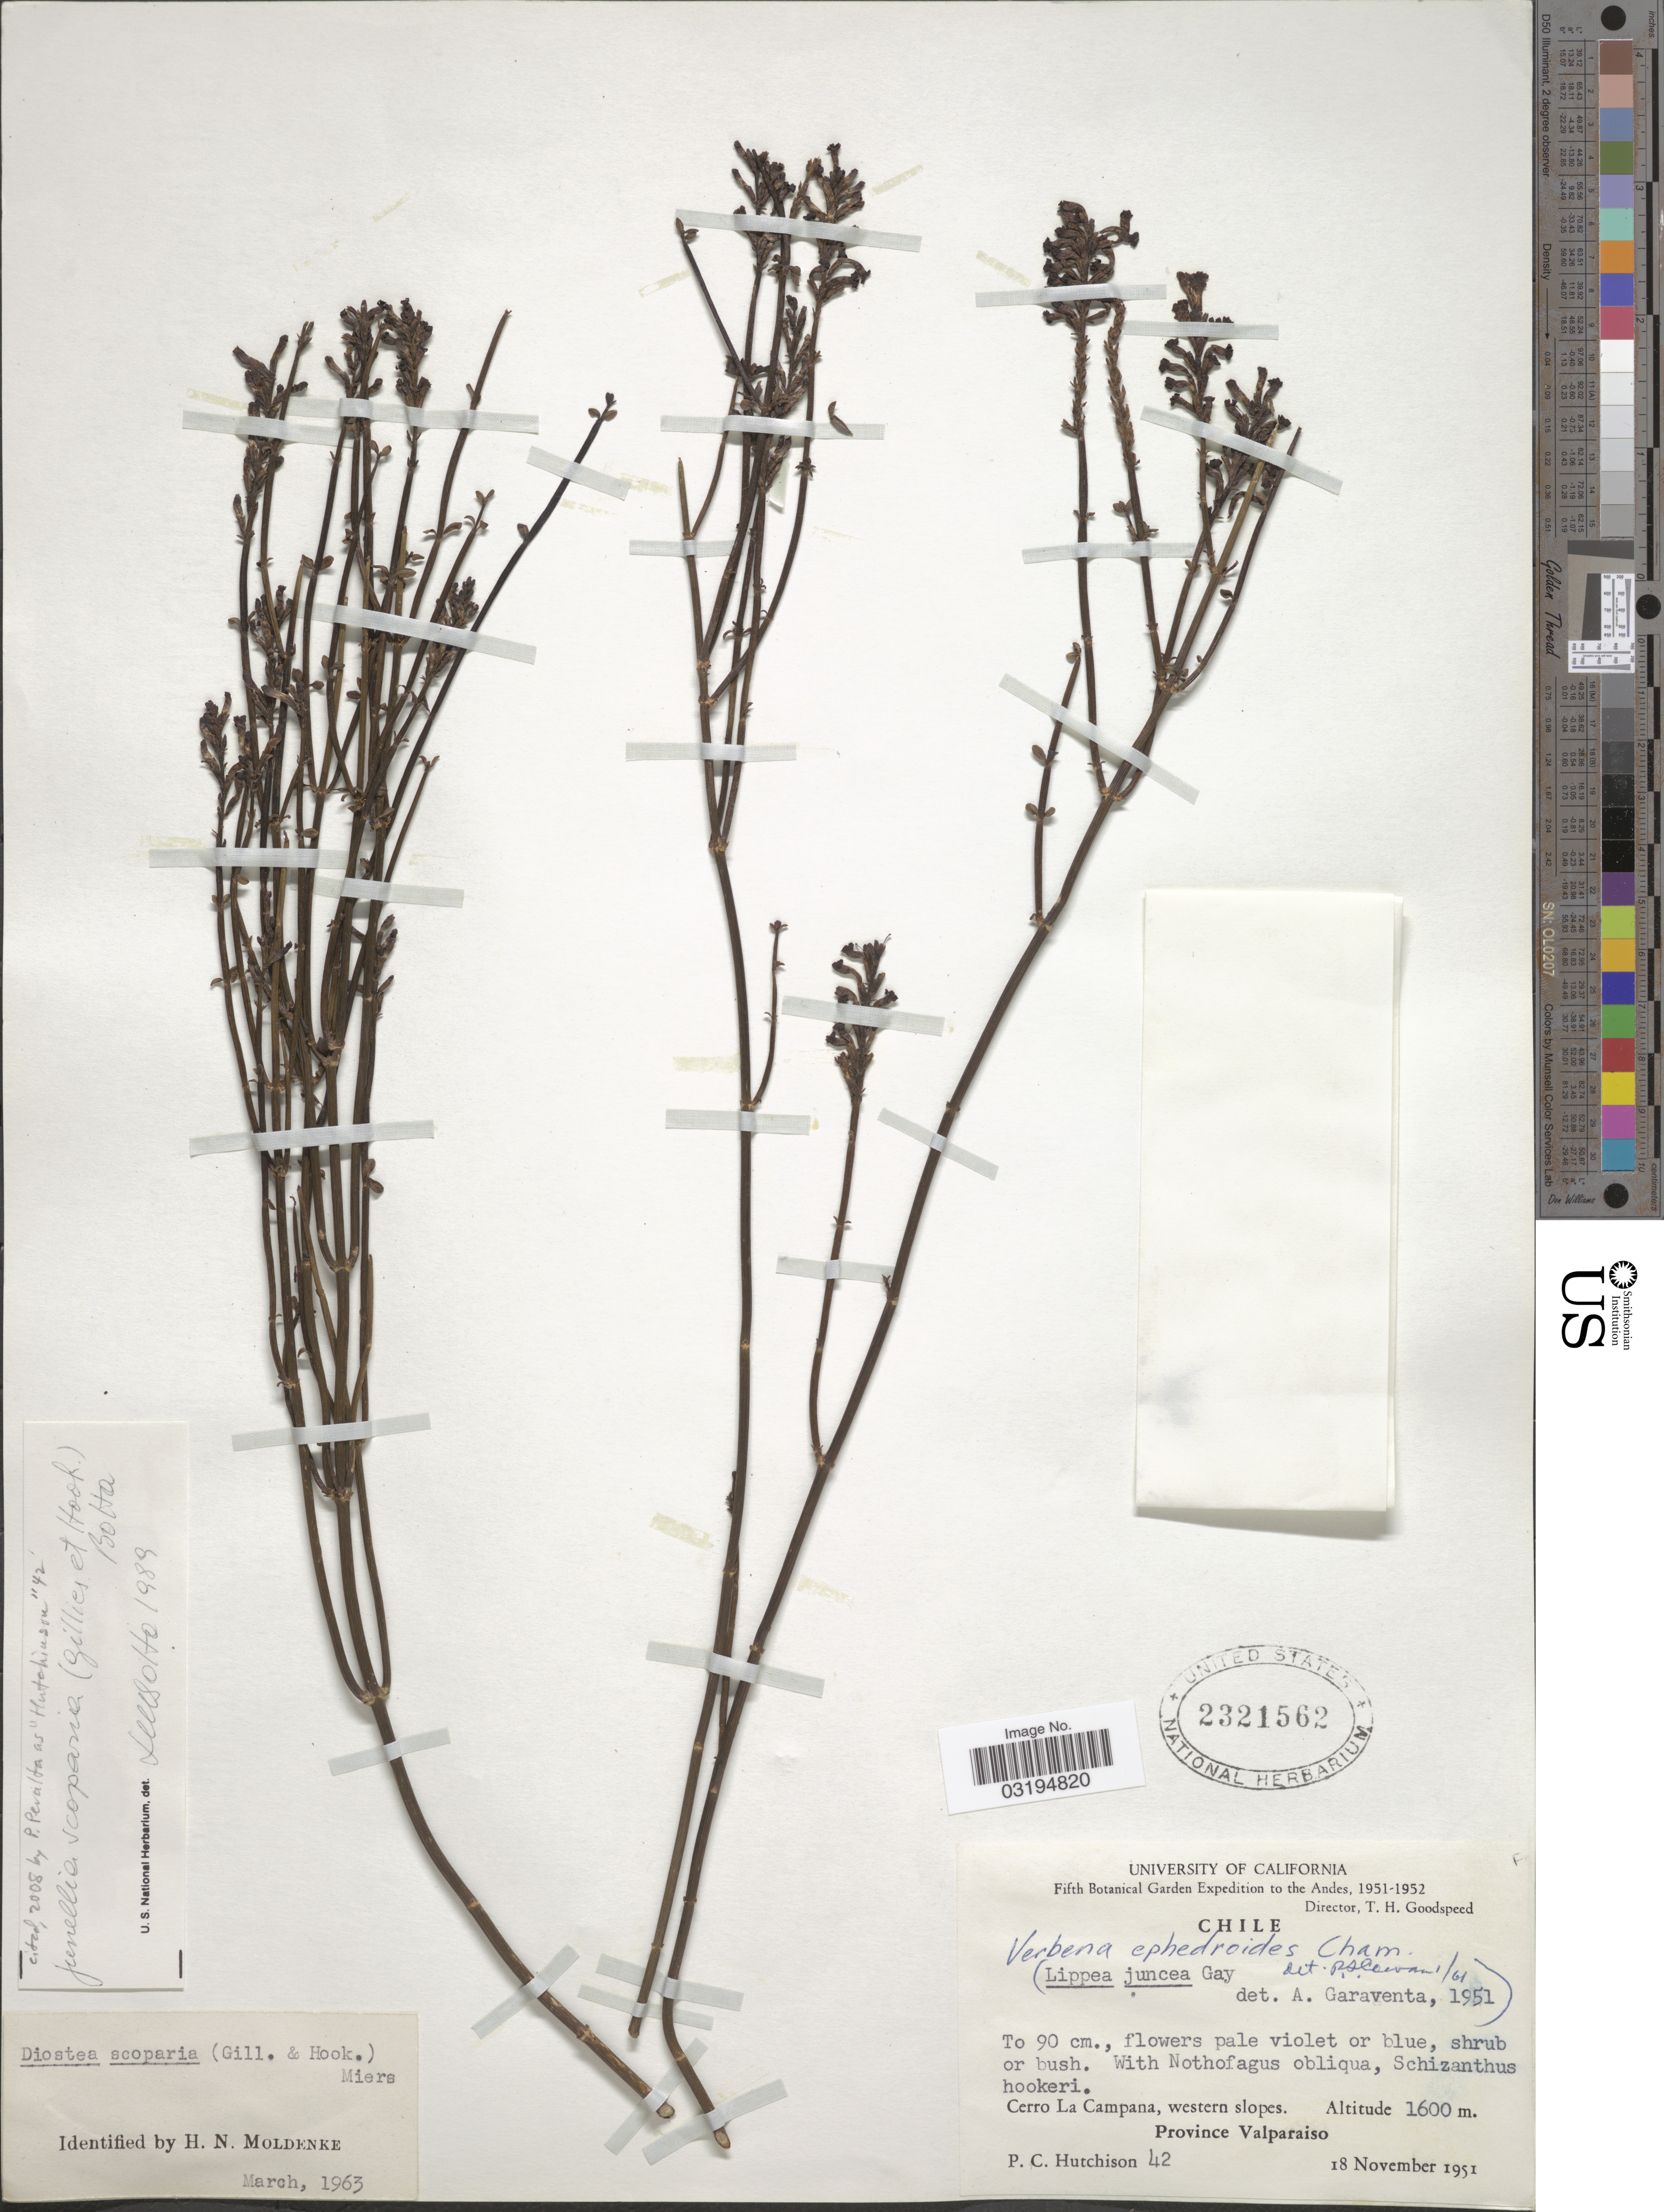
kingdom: Plantae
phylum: Tracheophyta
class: Magnoliopsida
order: Lamiales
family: Verbenaceae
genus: Junellia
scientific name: Junellia scoparia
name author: (Gillies & Hook.) Botta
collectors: P. C. Hutchison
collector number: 42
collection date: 1951-11-18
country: Chile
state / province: Valparaíso (V)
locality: The Andes. Cerro La Campana, western slopes.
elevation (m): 1600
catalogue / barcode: US 2321562